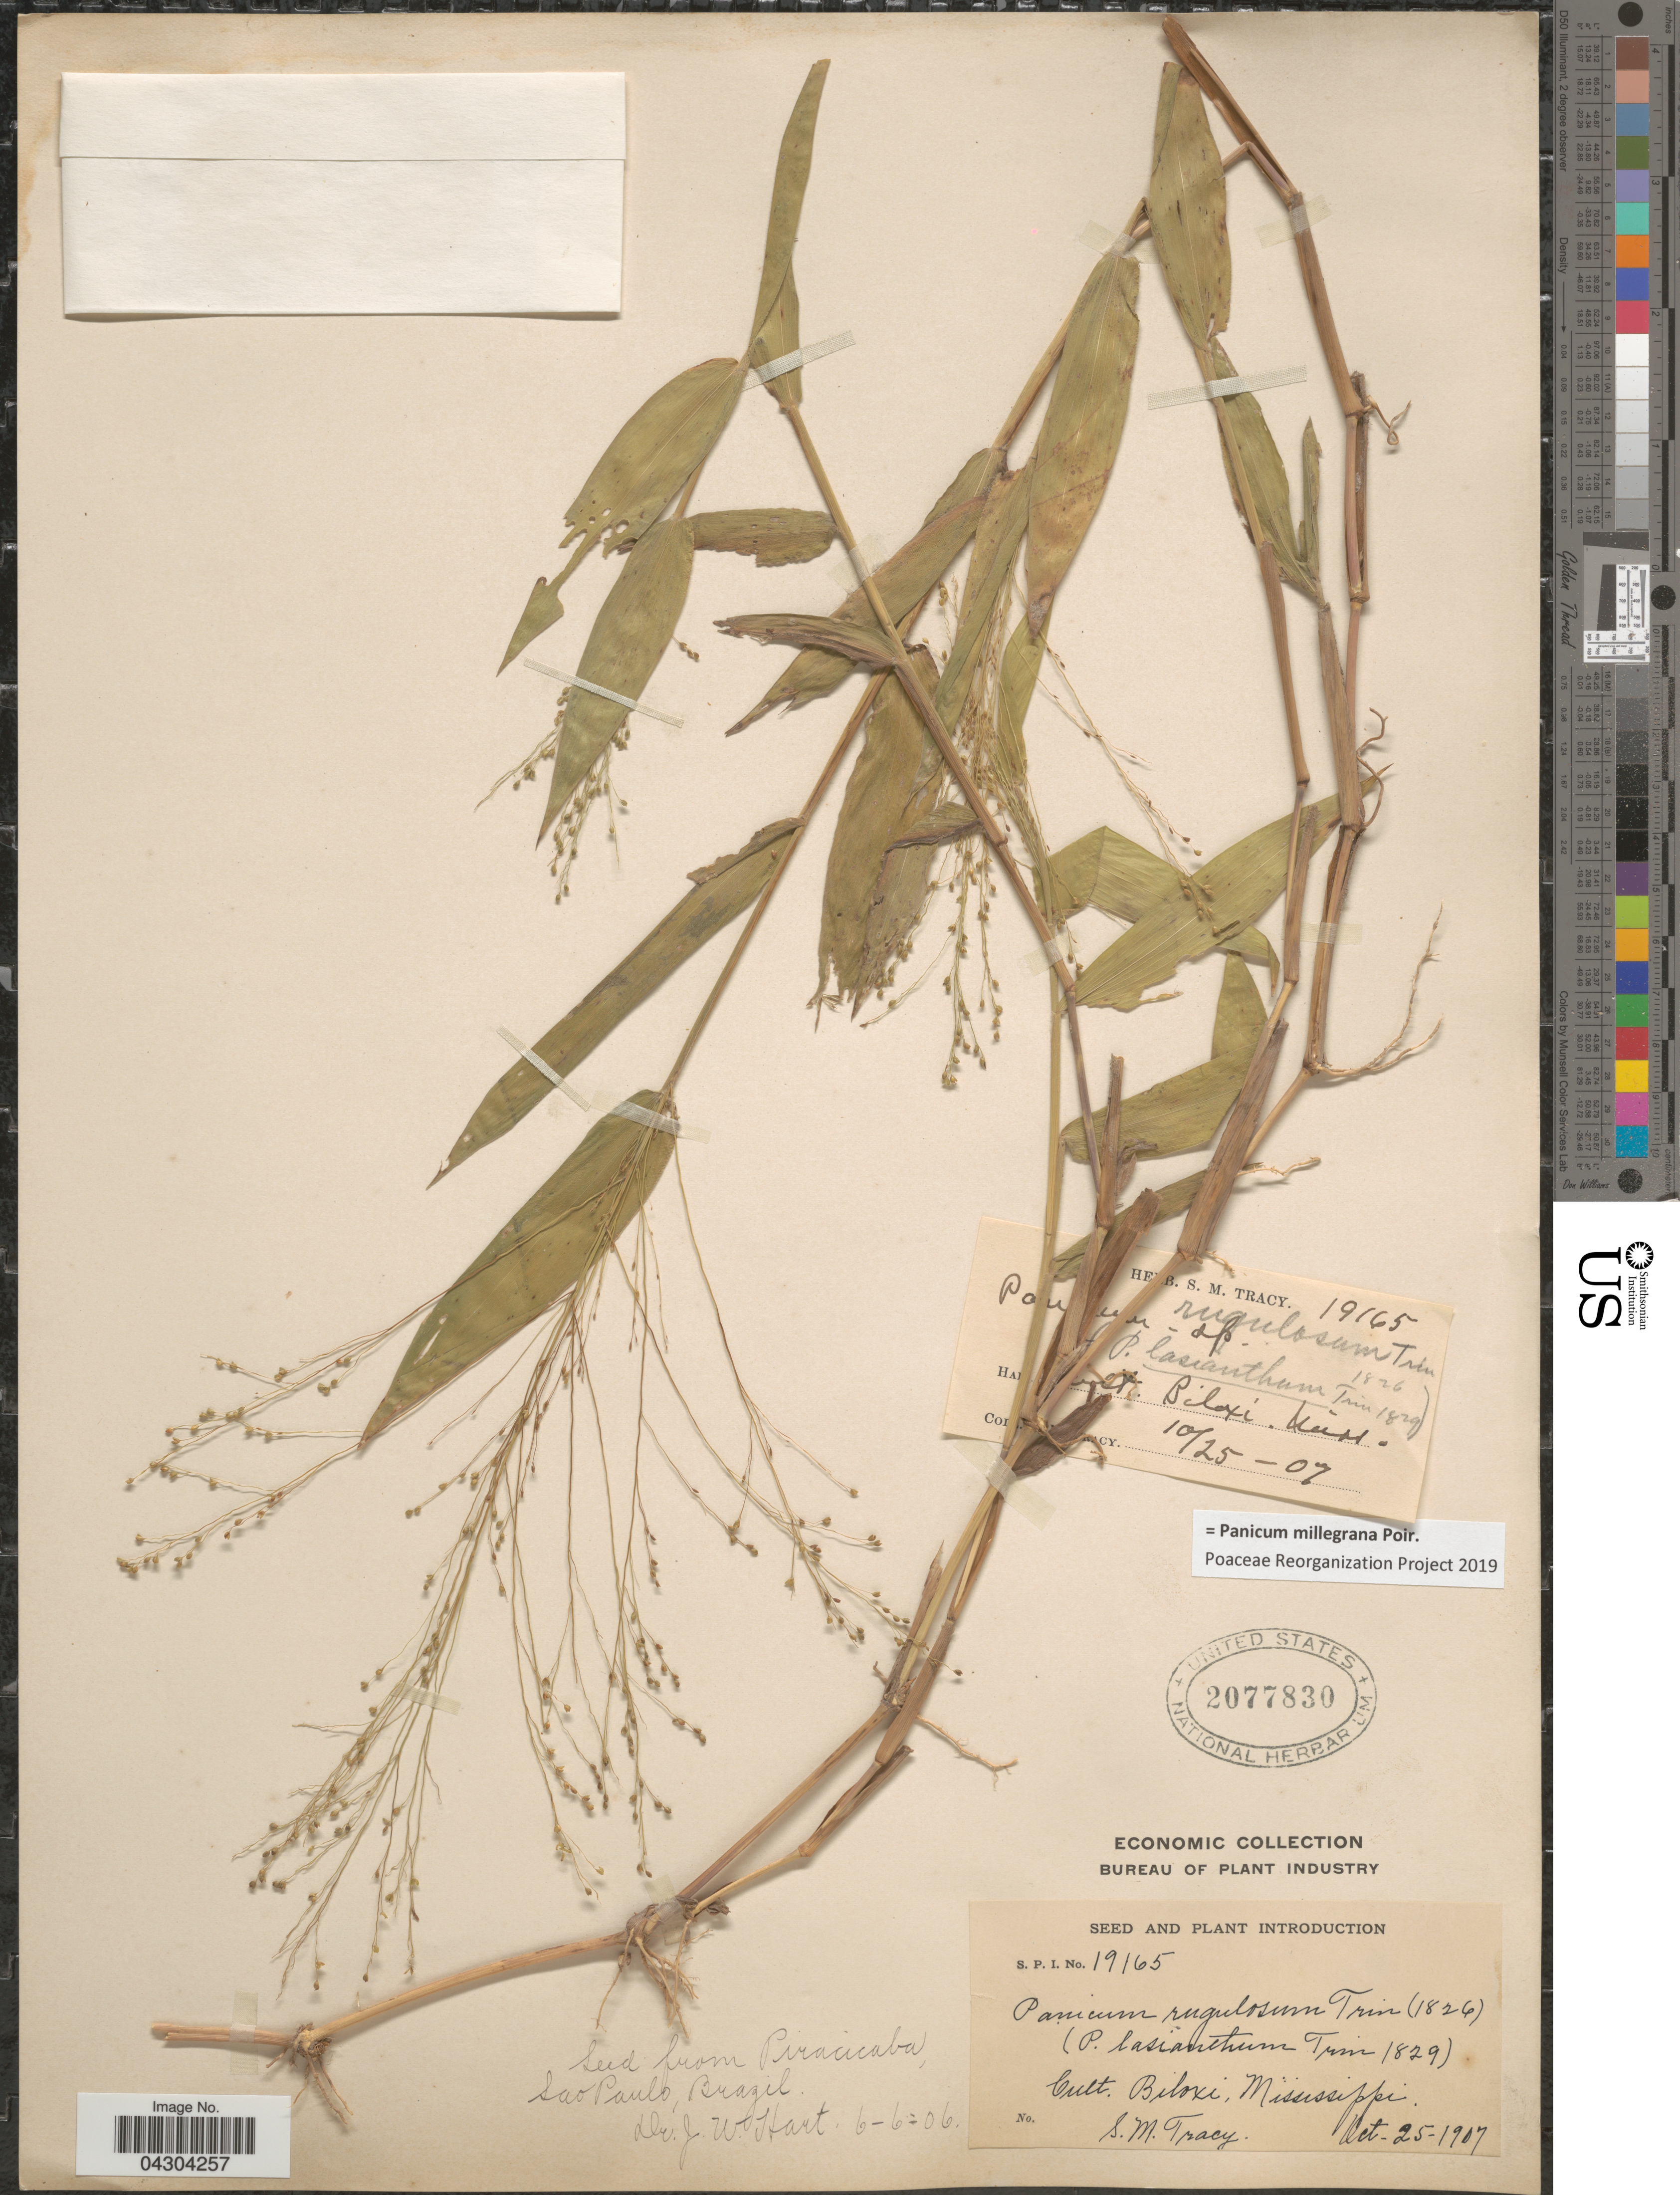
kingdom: Plantae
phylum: Tracheophyta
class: Liliopsida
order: Poales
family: Poaceae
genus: Panicum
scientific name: Panicum millegrana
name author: Poir.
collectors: S. M. Tracy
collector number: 19165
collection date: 1907-10-25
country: United States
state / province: Mississippi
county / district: Harrison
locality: Biloxi.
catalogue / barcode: US 2077830